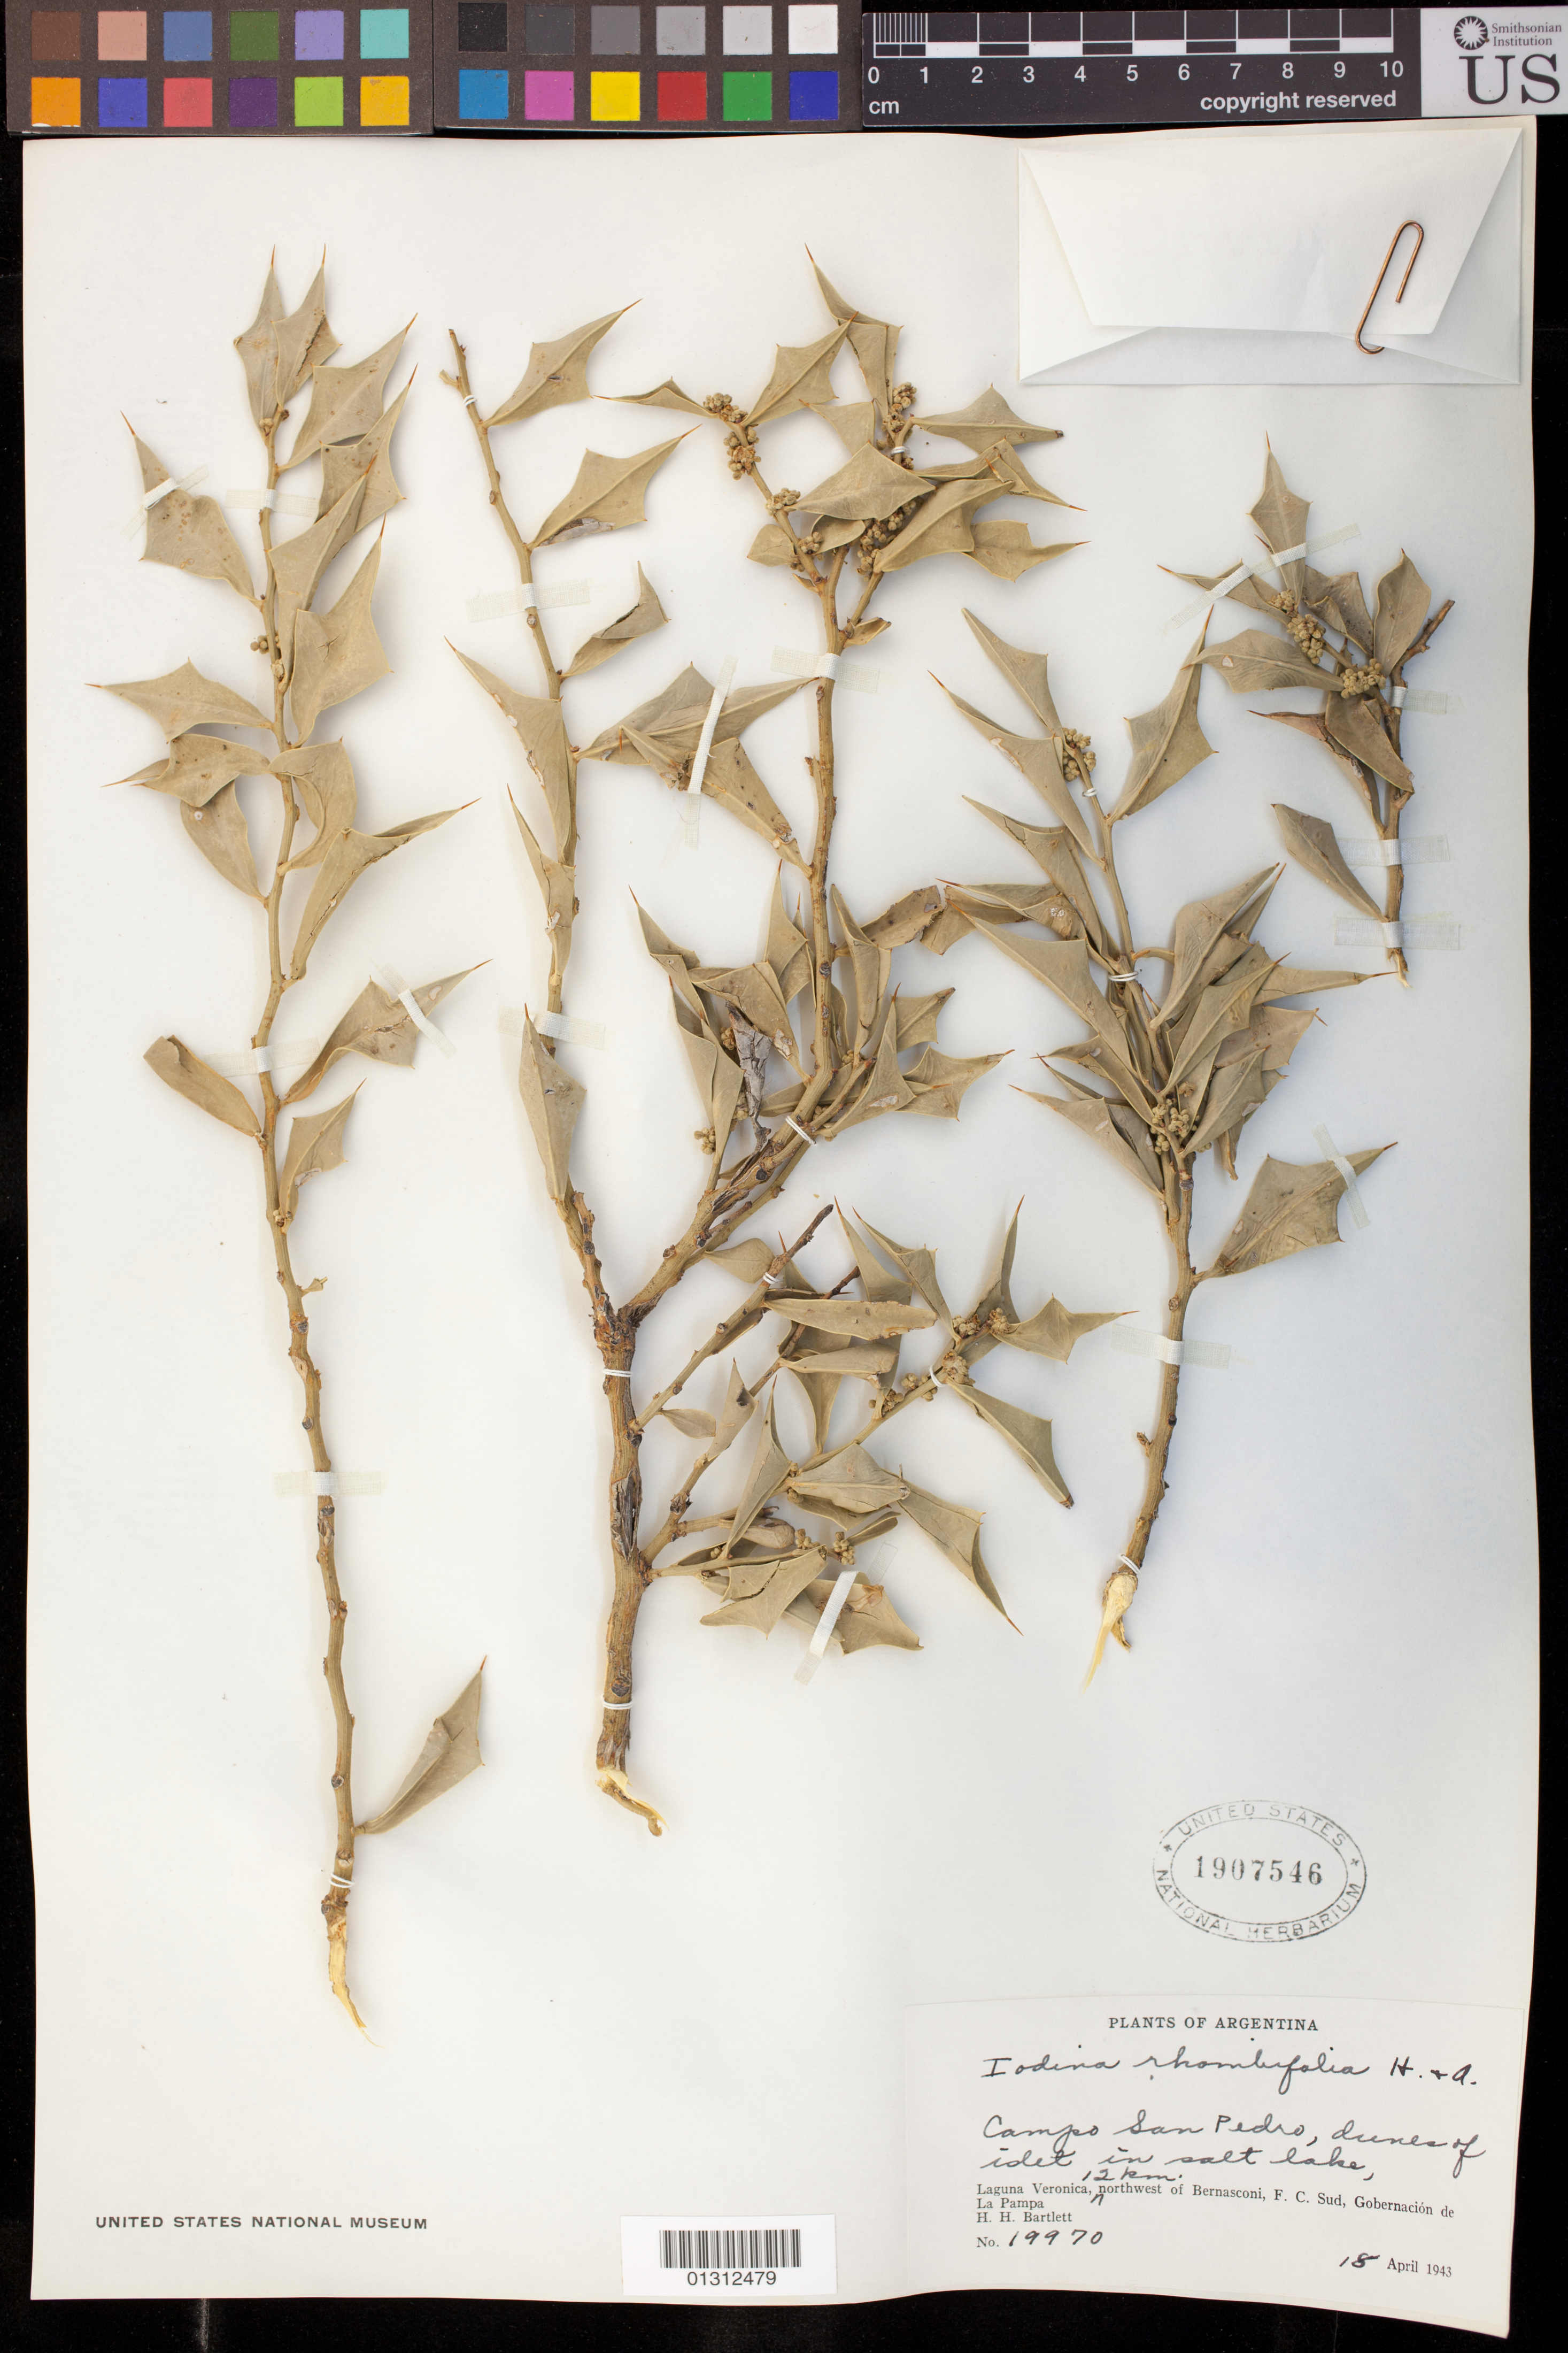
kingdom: Plantae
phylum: Tracheophyta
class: Magnoliopsida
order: Santalales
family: Cervantesiaceae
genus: Jodina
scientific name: Jodina rhombifolia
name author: (Hook. & Arn.) Reissek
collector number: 19970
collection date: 1943-04-18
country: Argentina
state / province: La Pampa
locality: Campo San Pedro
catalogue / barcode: US 1907546